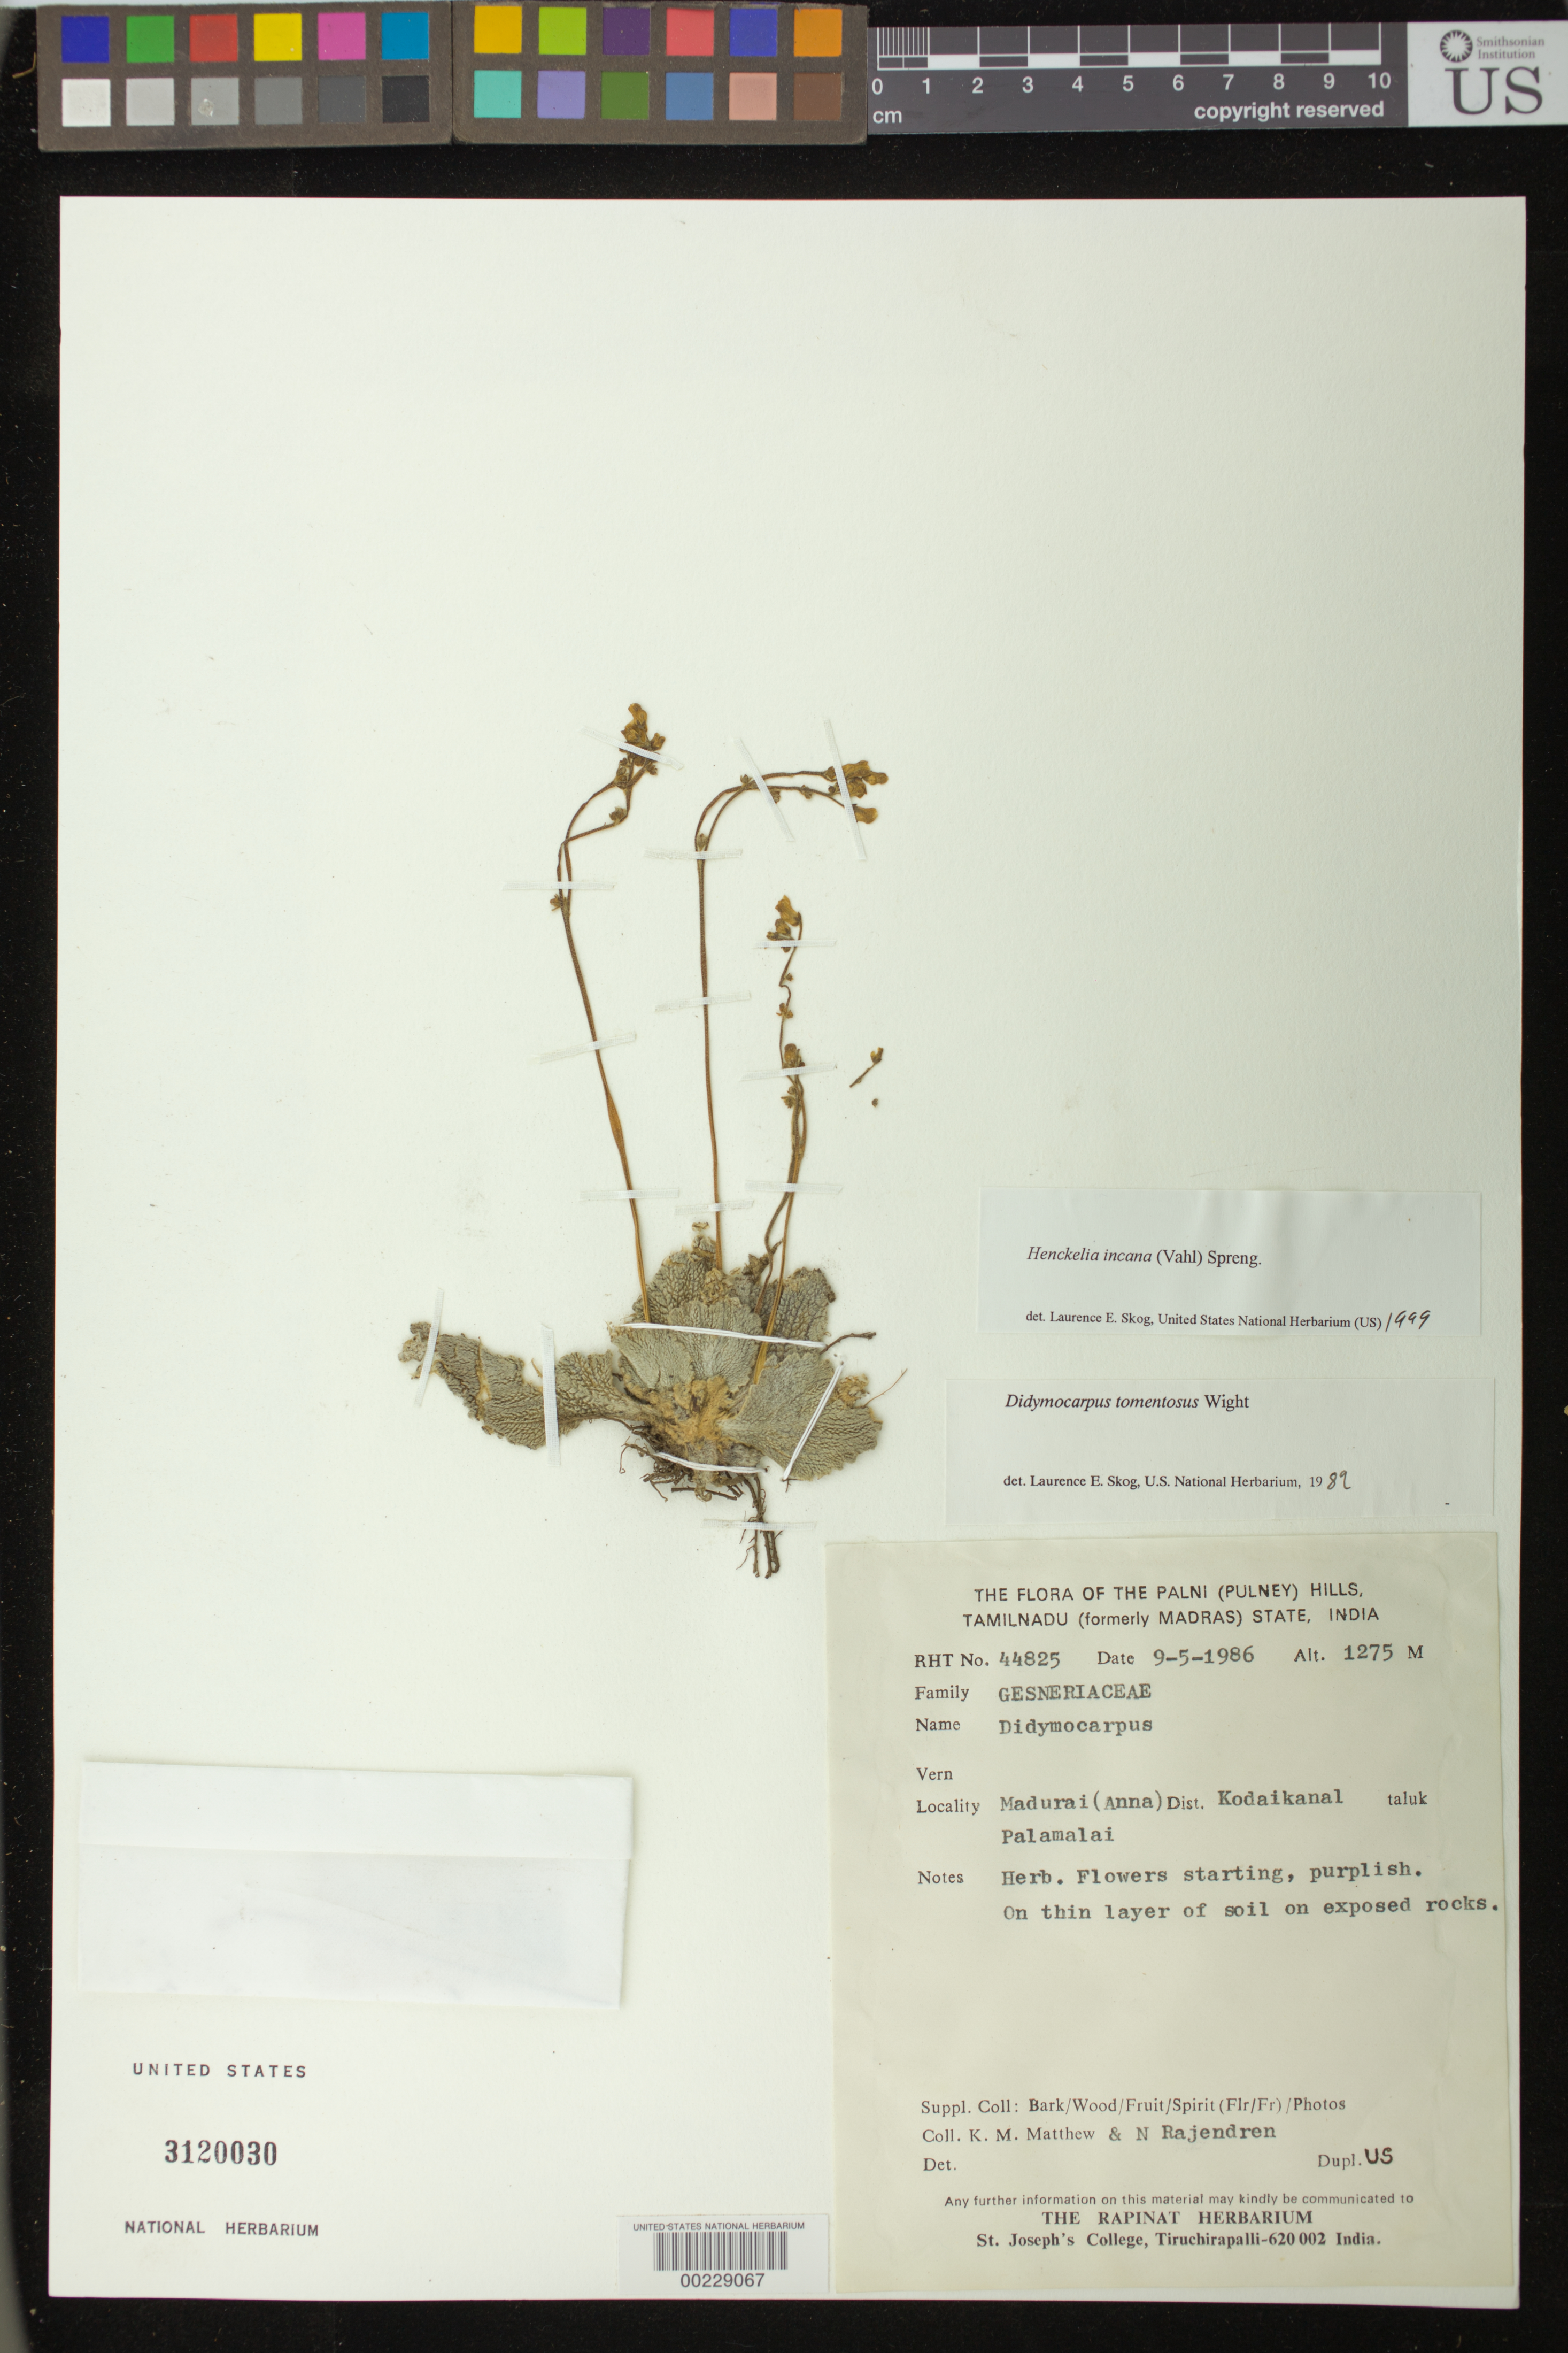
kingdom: Plantae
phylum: Tracheophyta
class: Magnoliopsida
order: Lamiales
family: Gesneriaceae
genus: Henckelia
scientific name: Henckelia incana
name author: (Vahl) Spreng.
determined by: Skog, Laurence E.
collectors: K. M. Matthew & N. Rajendren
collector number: RHT 44825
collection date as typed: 09 May 1986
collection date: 1986-05-09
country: India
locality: Palni (pulney) hills, tamilnadu (formerly madras) state, dist kodaikanal taluk, madurai (anna), palamalai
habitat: On thin layer of soil on exposed rocks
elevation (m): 1275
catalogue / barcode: US 3120030